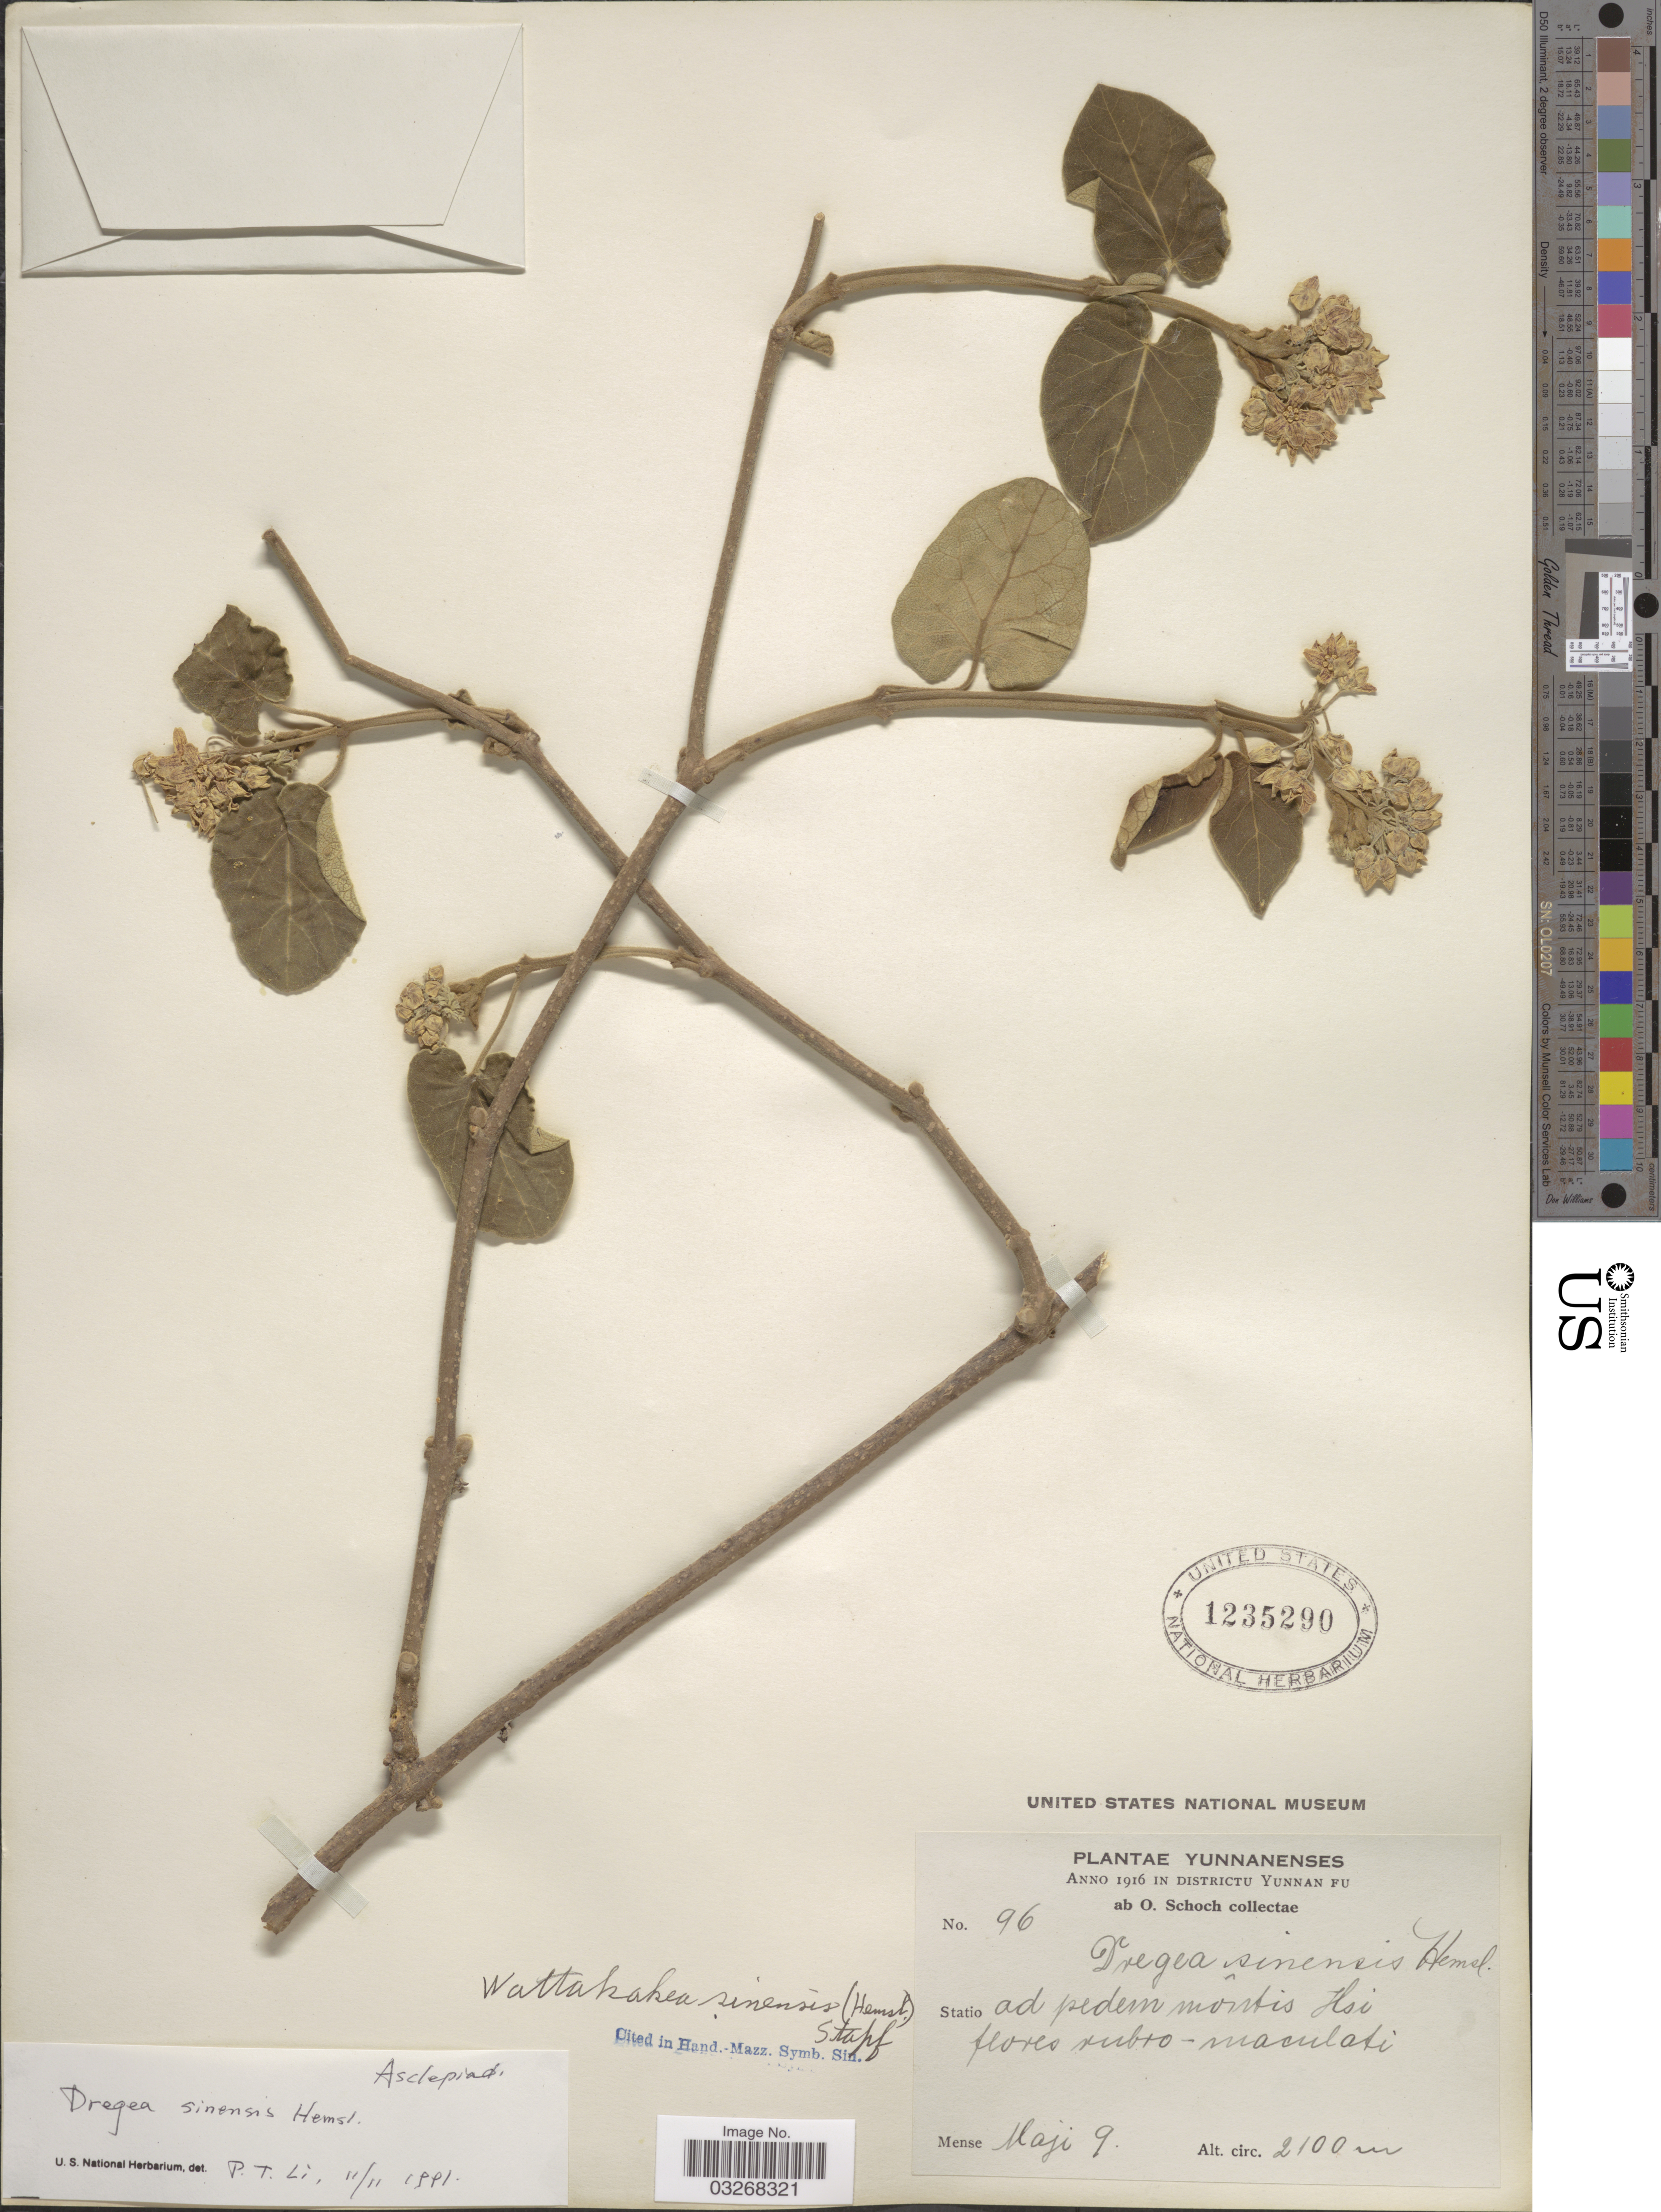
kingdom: Plantae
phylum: Tracheophyta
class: Magnoliopsida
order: Gentianales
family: Apocynaceae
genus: Dregea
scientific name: Dregea sinensis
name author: Hemsl.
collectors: O. Schoch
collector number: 96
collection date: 1916-05-09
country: China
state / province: Yunnan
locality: Districtu Yunnan Fu. Statio ad pedem montis Hsi.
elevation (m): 2100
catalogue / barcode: US 1235290